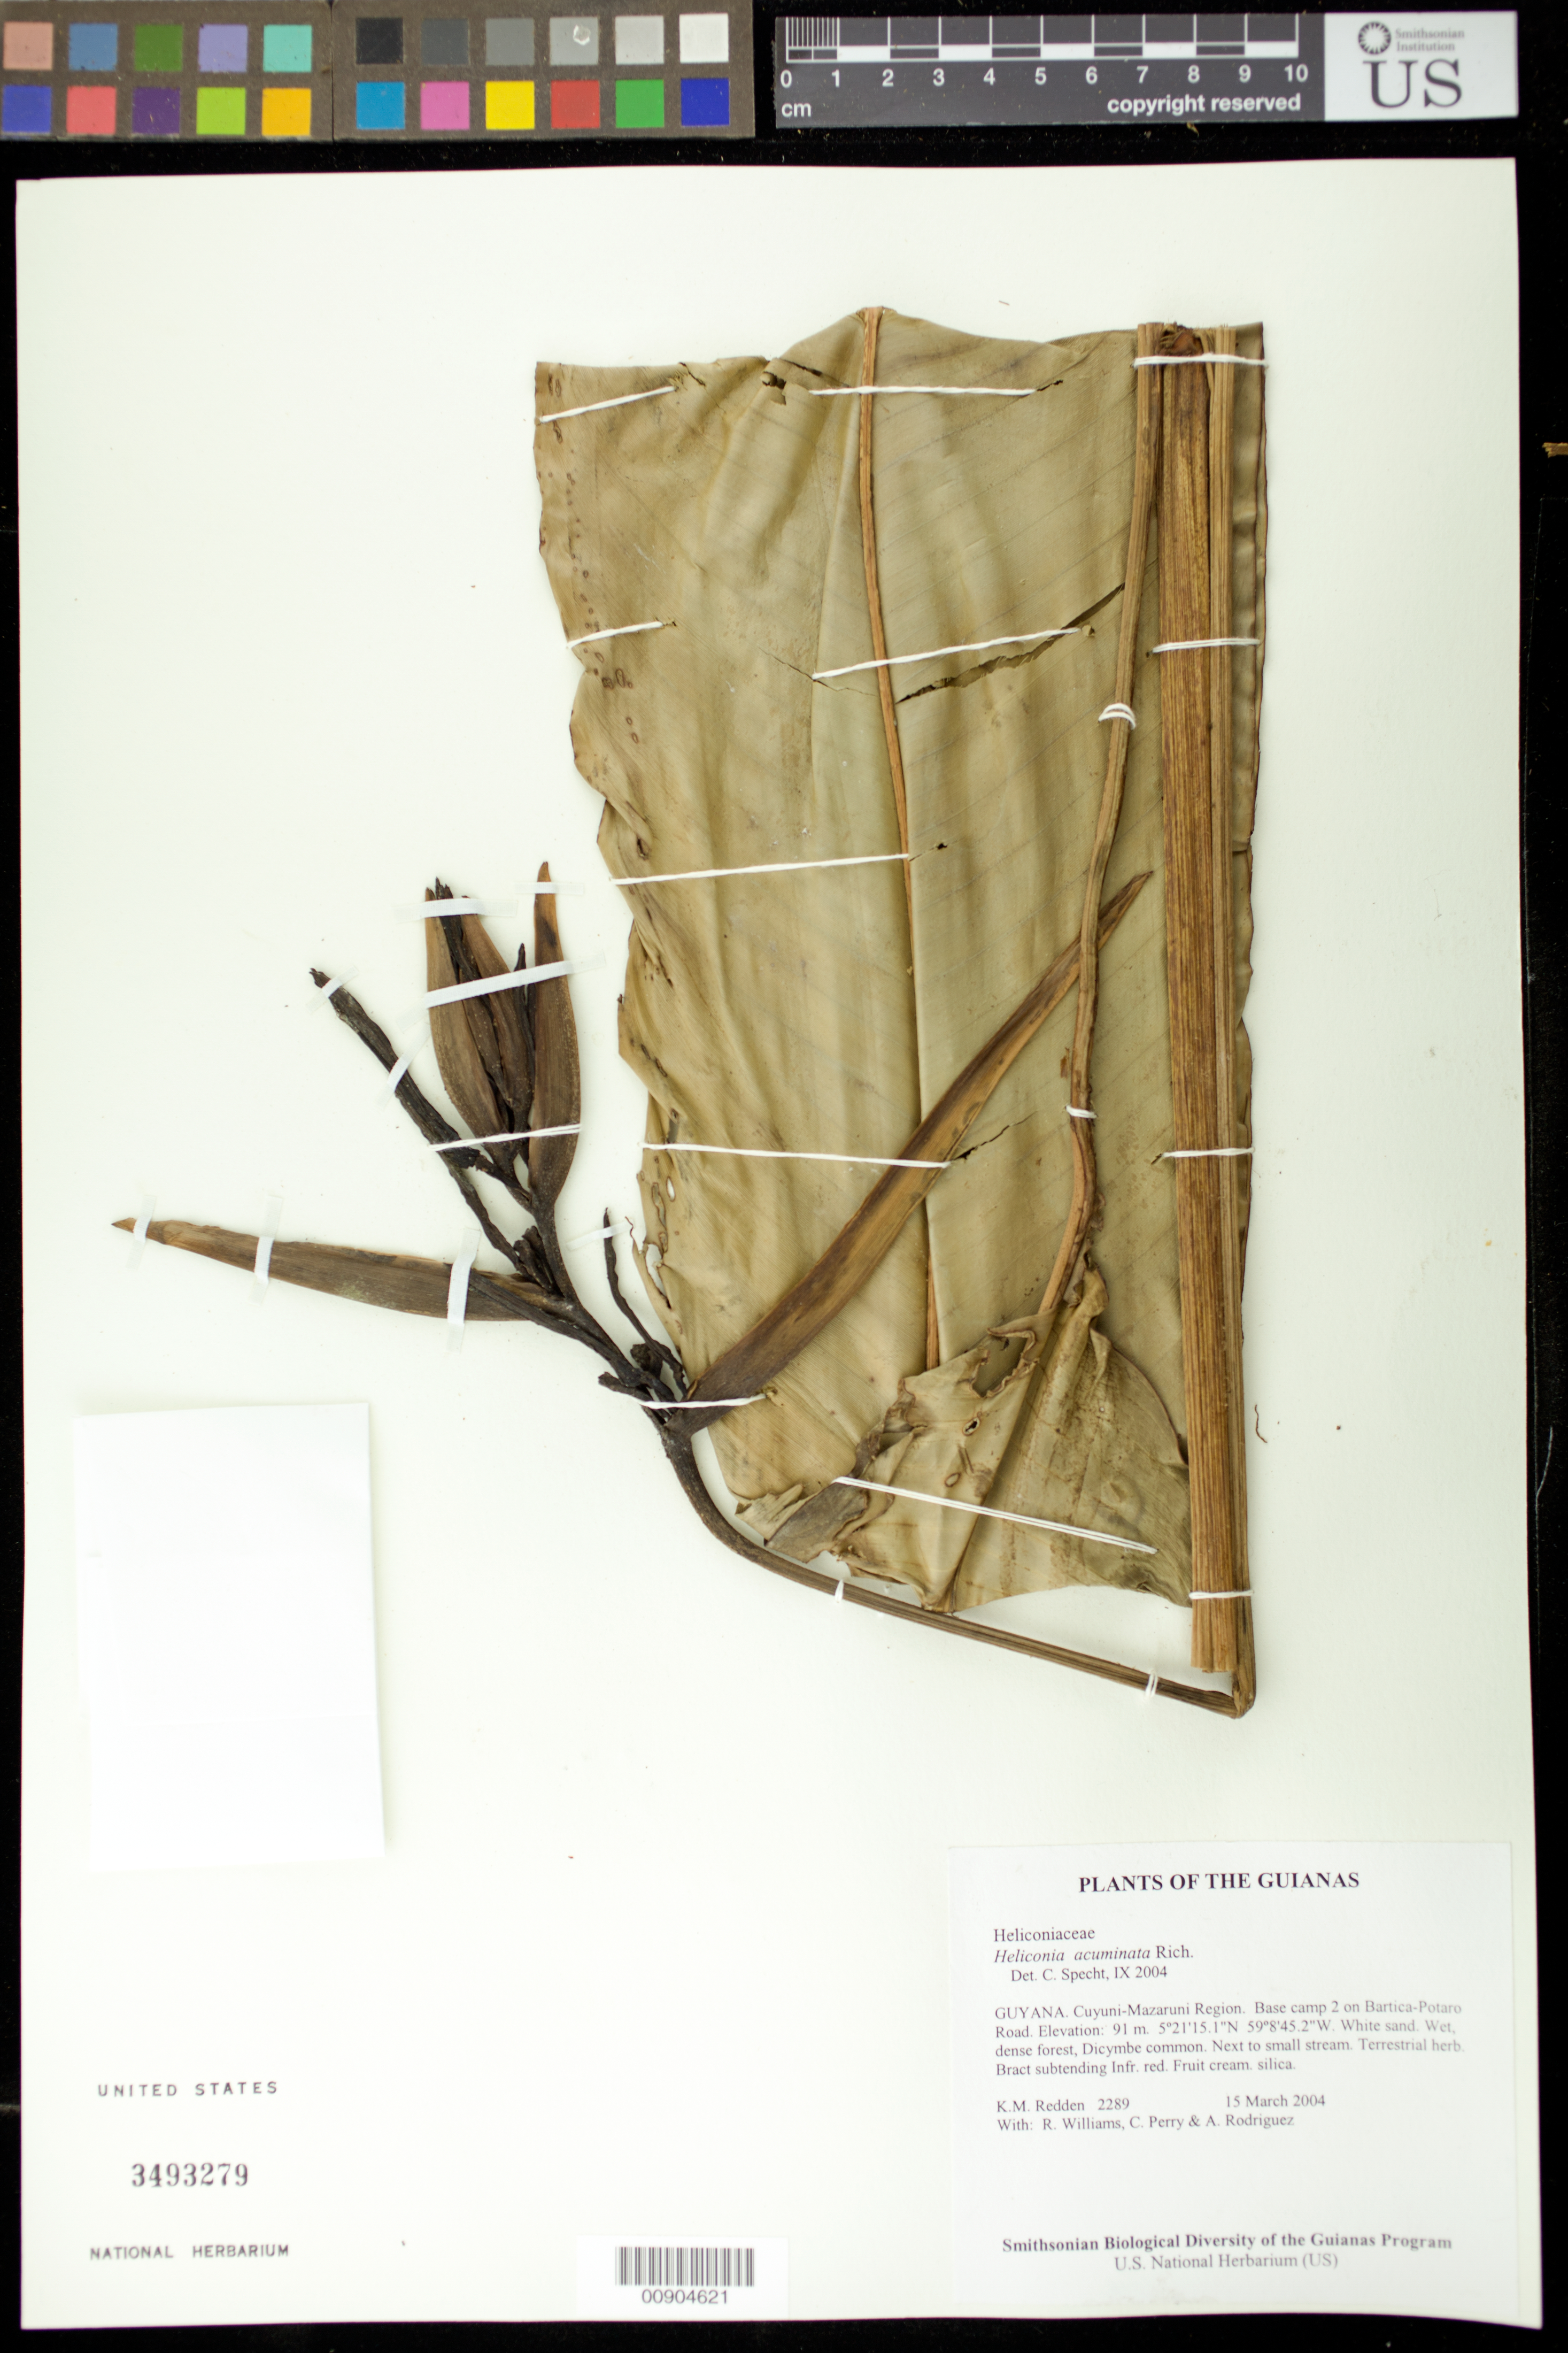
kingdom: Plantae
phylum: Tracheophyta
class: Liliopsida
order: Zingiberales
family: Heliconiaceae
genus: Heliconia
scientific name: Heliconia acuminata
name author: A. Rich.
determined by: Specht, Chelsea D., University of California (UNITED STATES)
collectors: K. M. Redden, R. Williams, C. Perry & A. Rodriguez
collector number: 2289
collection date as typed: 15 March 2004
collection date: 2004-03-15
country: Guyana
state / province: Cuyuni-Mazaruni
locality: Base camp 2 on Bartica-Potaro Road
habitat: White sand. Wet, dense forest, Dicymbe common. Next to small stream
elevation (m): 91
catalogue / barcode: US 3493279